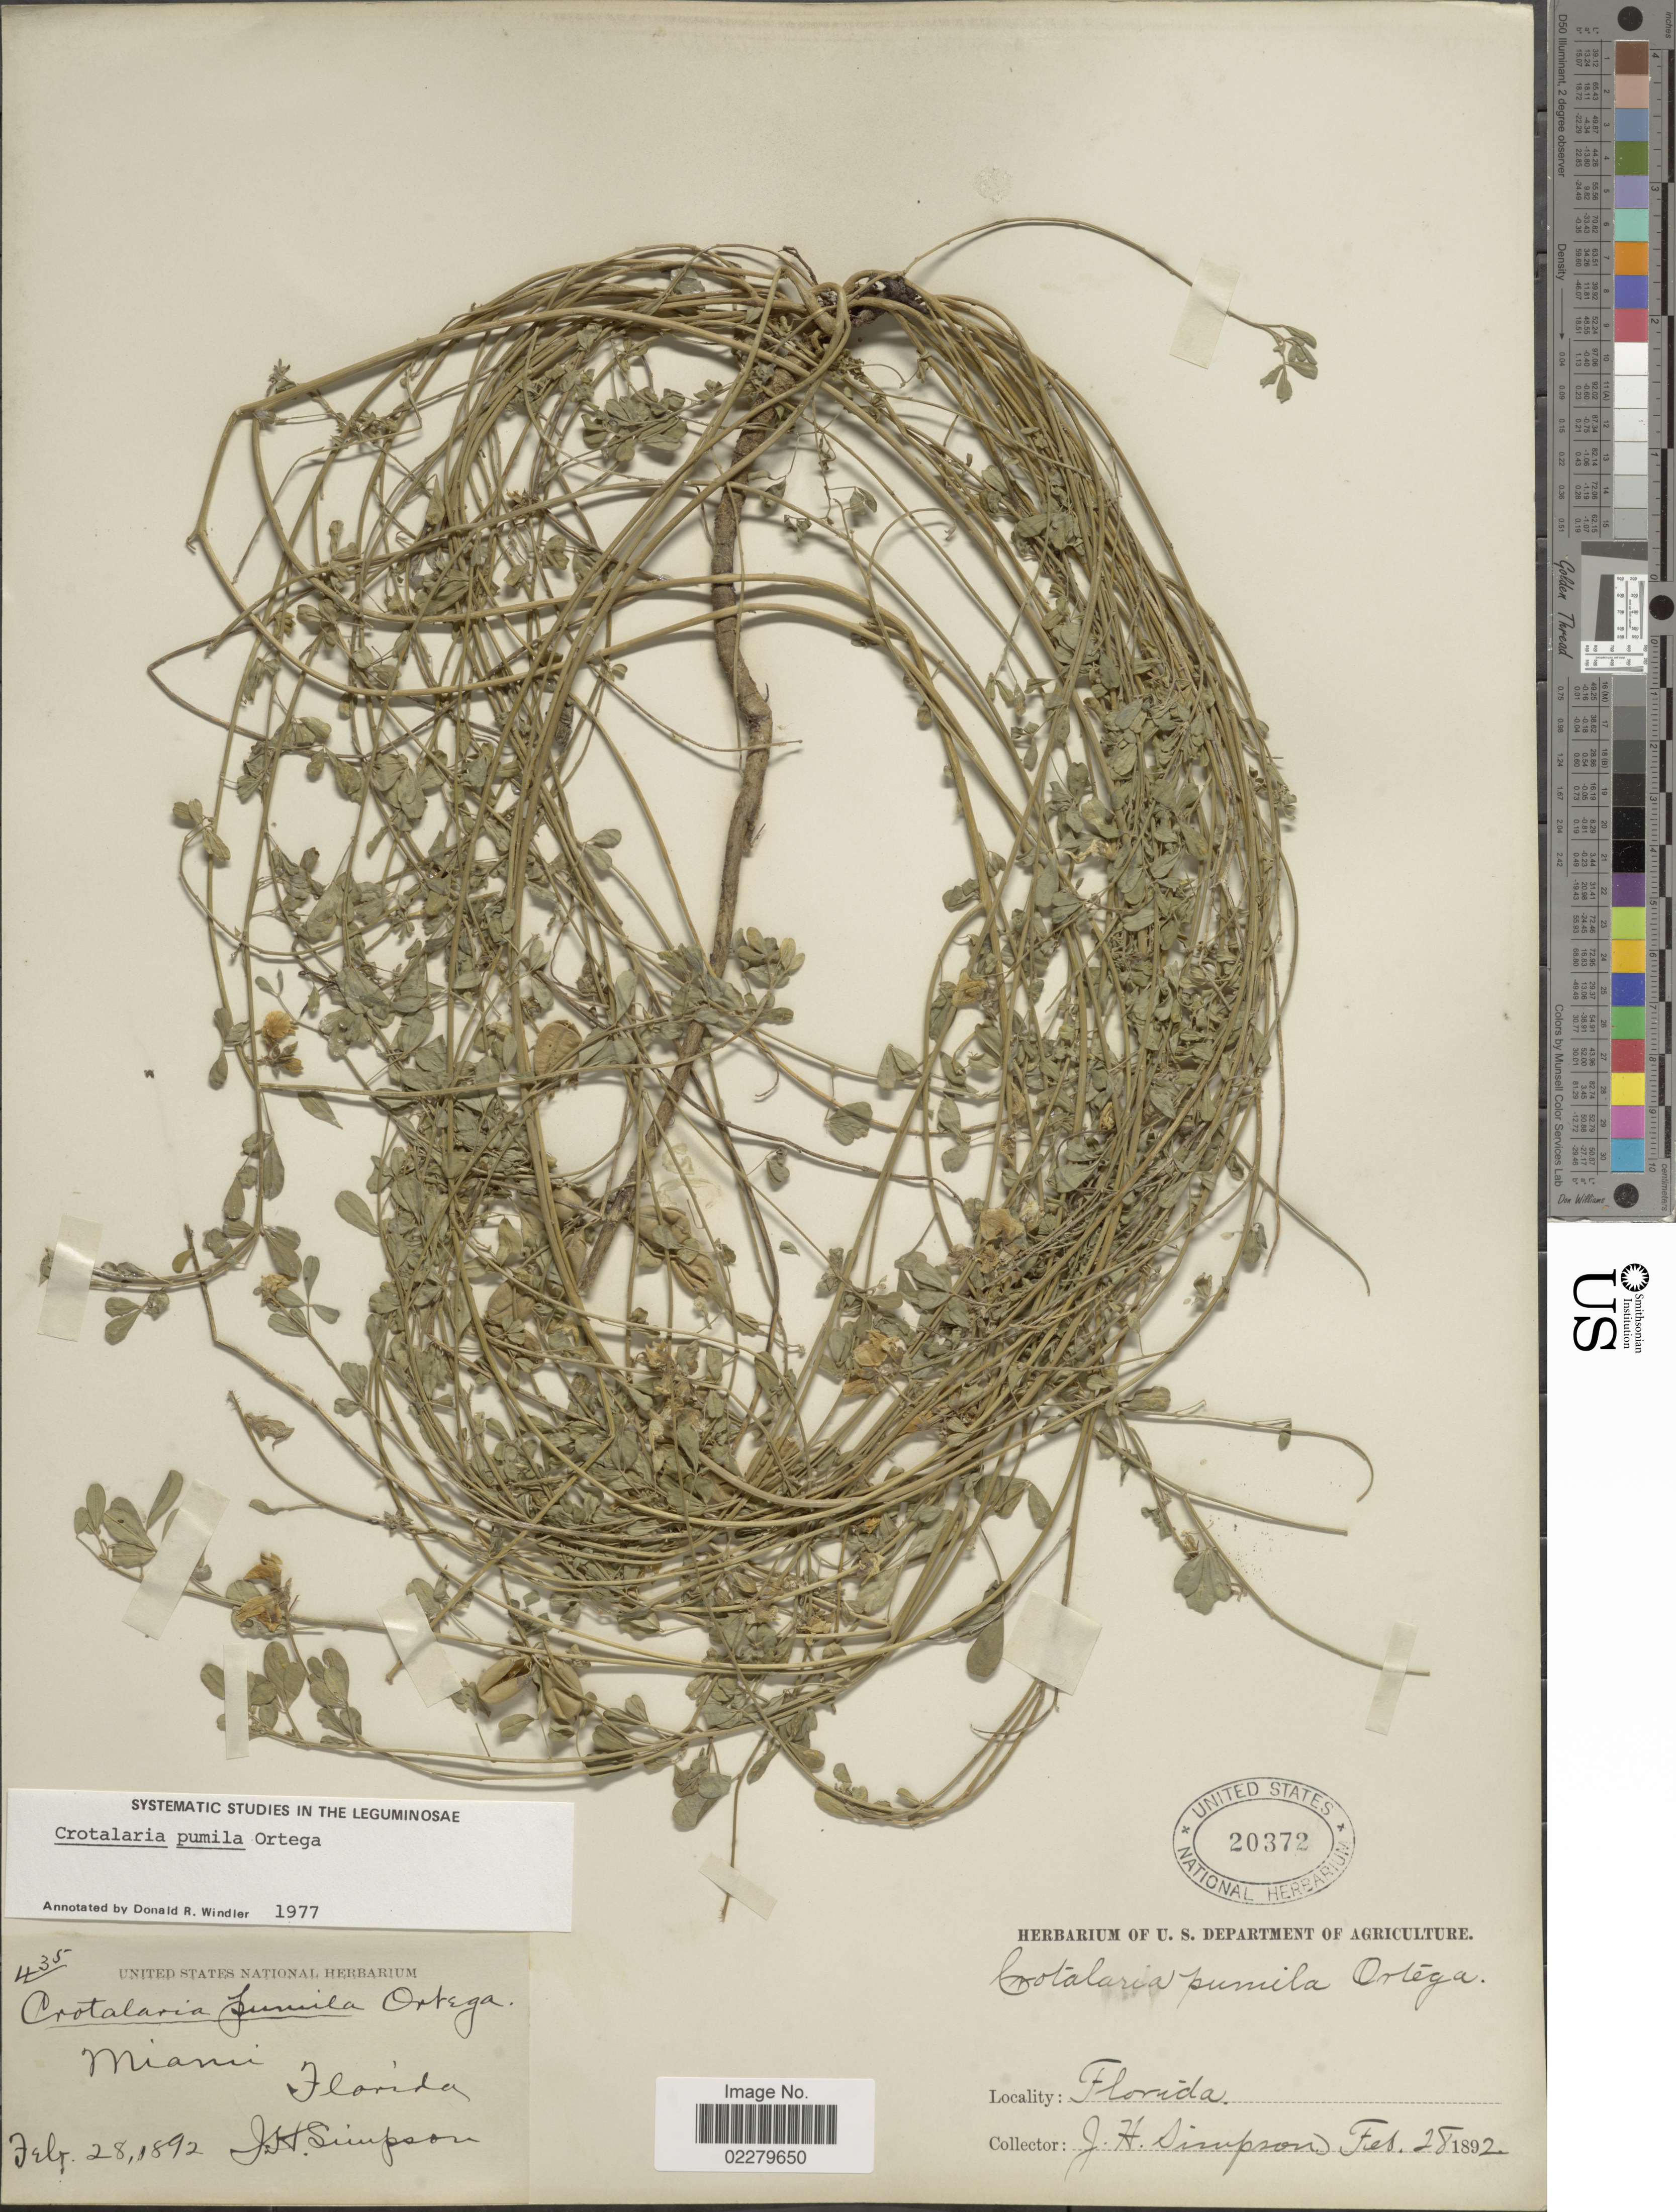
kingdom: Plantae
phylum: Tracheophyta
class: Magnoliopsida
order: Fabales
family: Fabaceae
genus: Crotalaria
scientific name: Crotalaria pumila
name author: Ortega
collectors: J. H. Simpson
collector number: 435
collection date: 1892-02-28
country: United States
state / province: Florida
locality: Miami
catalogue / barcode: US 20372